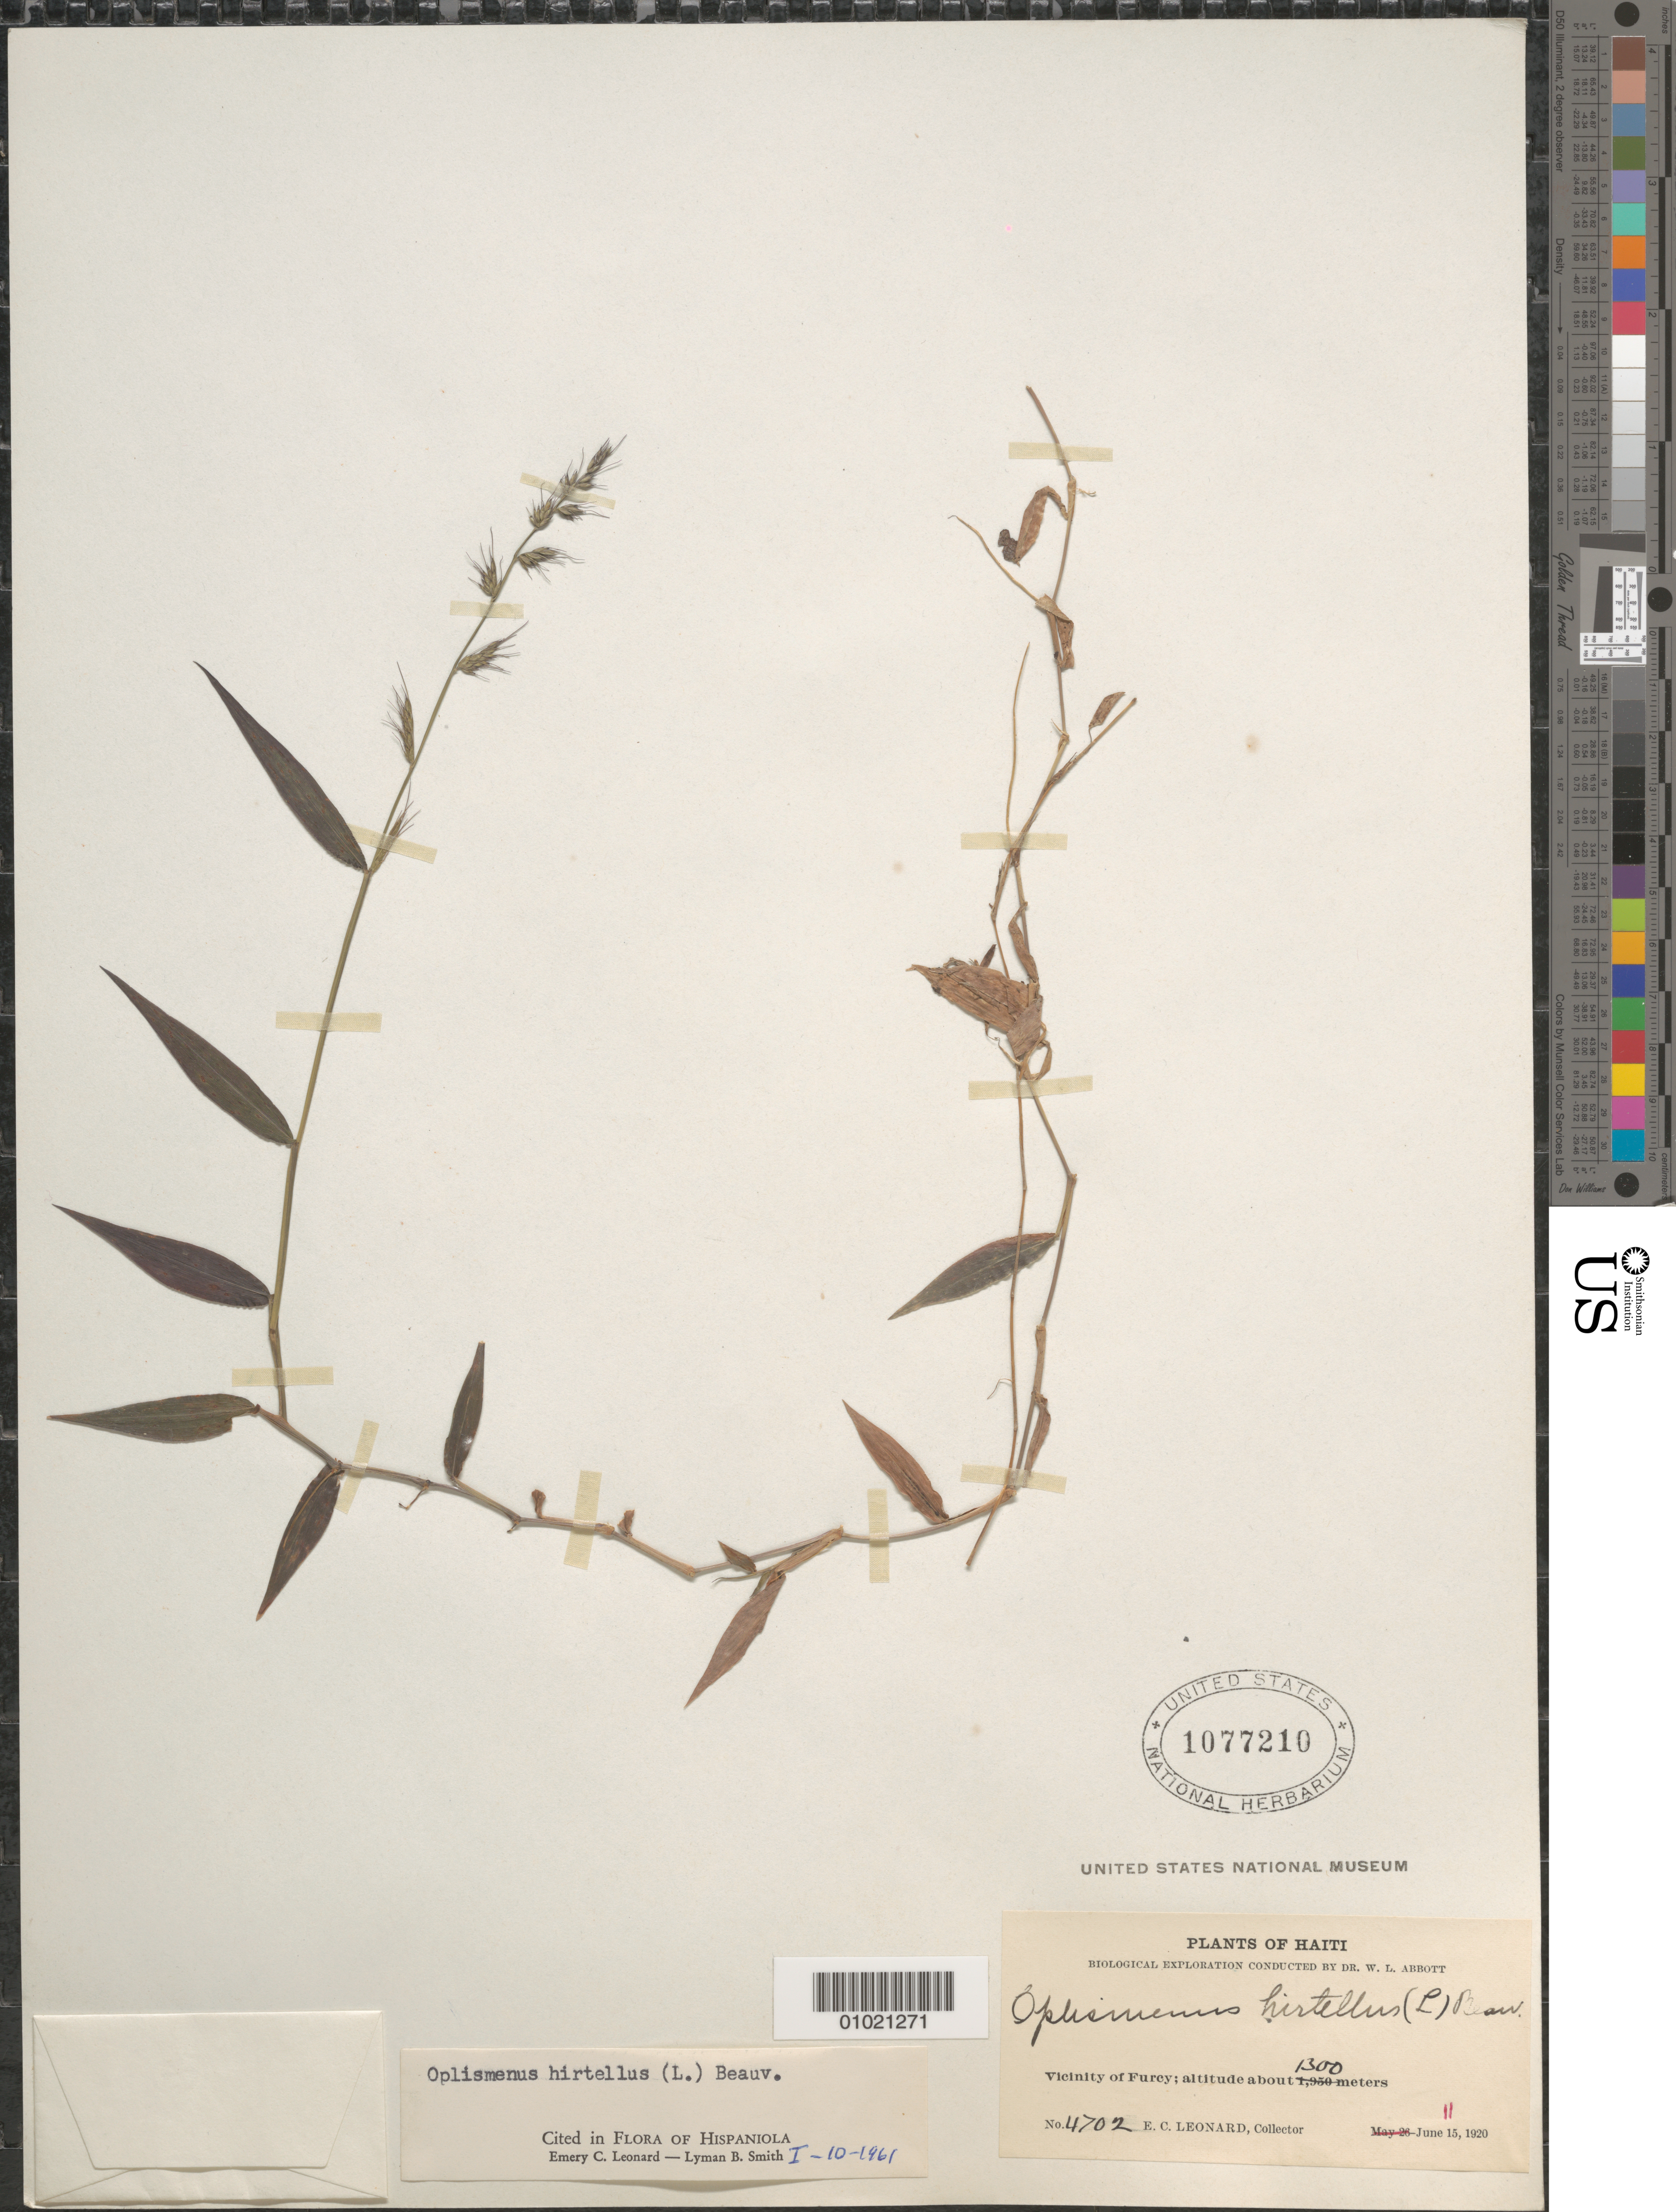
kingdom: Plantae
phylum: Tracheophyta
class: Liliopsida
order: Poales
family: Poaceae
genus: Oplismenus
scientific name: Oplismenus hirtellus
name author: (L.) P. Beauv.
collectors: E. C. Leonard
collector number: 4702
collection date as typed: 11 Jun 1920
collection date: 1920-06-11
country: Haiti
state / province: Óuest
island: Hispaniola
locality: Vicinity of Furcy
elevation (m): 1300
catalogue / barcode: US 1077210